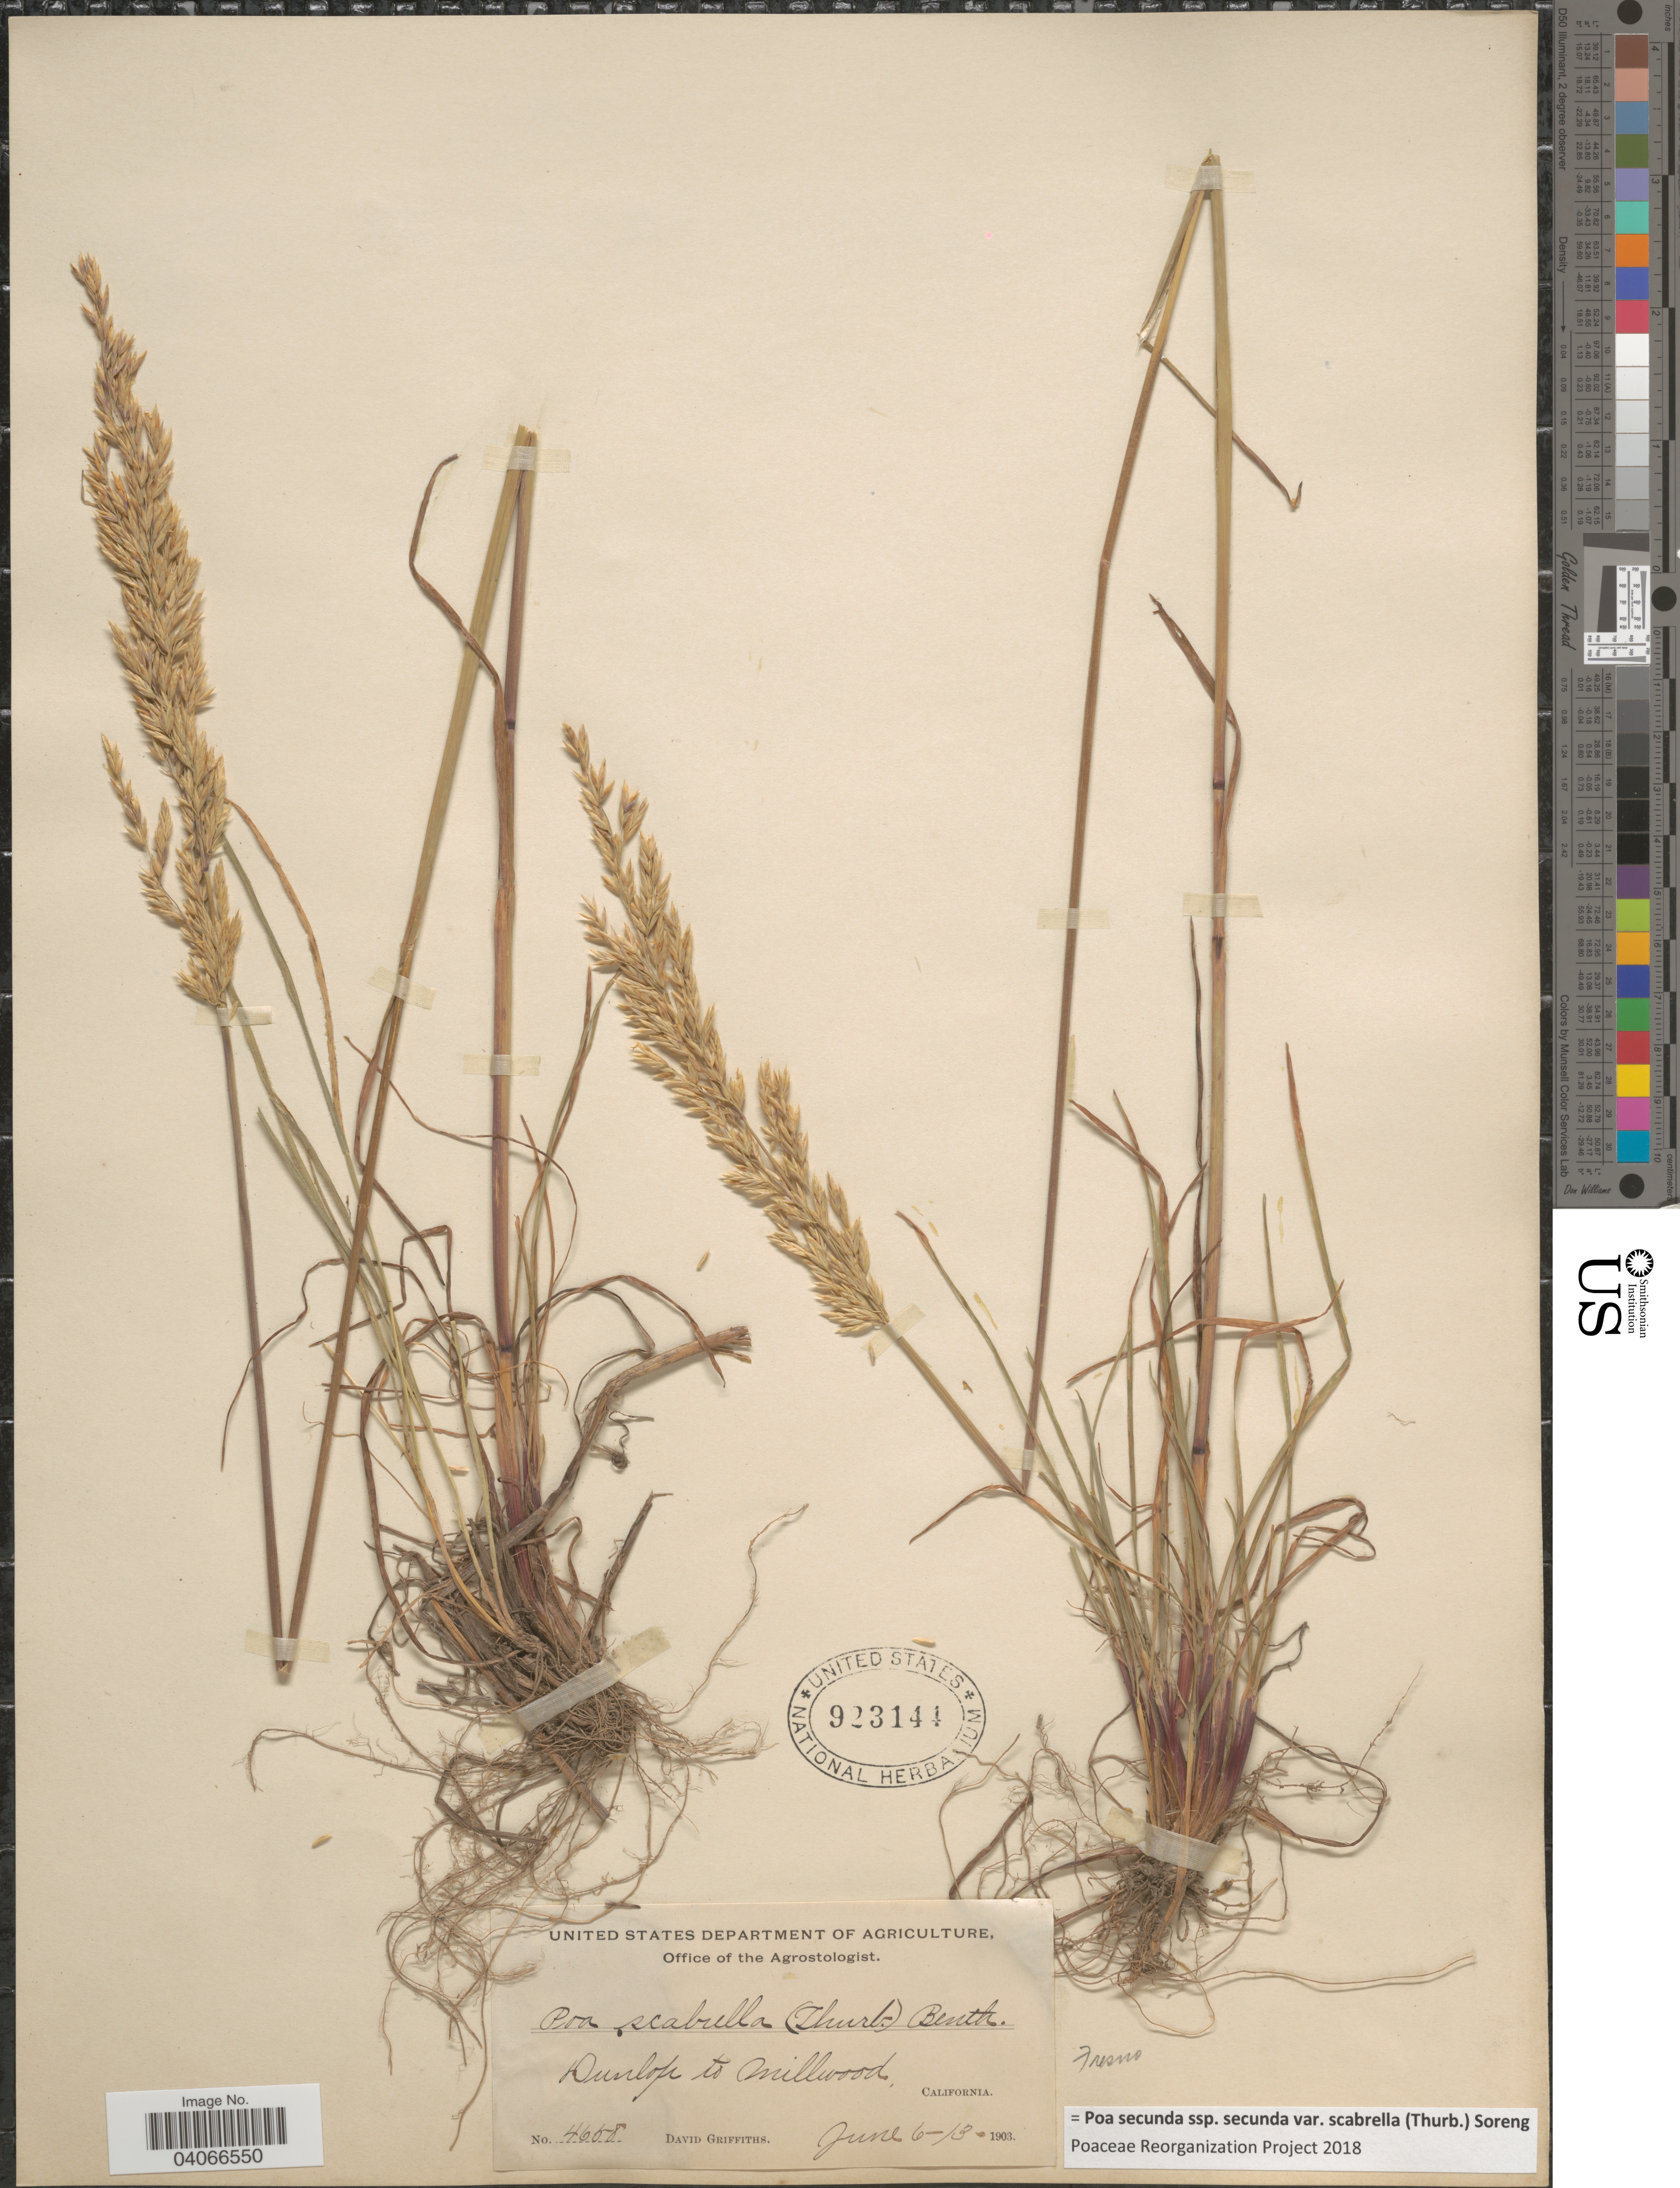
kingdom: Plantae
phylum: Tracheophyta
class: Liliopsida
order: Poales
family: Poaceae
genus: Poa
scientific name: Poa secunda subsp. secunda var. scabrella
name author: (Thurb.) Soreng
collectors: D. Griffiths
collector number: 4658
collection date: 1903-06-06/1903-06-13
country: United States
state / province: California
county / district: Fresno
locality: Dunlop to Millwood. Fresno.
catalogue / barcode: US 923144